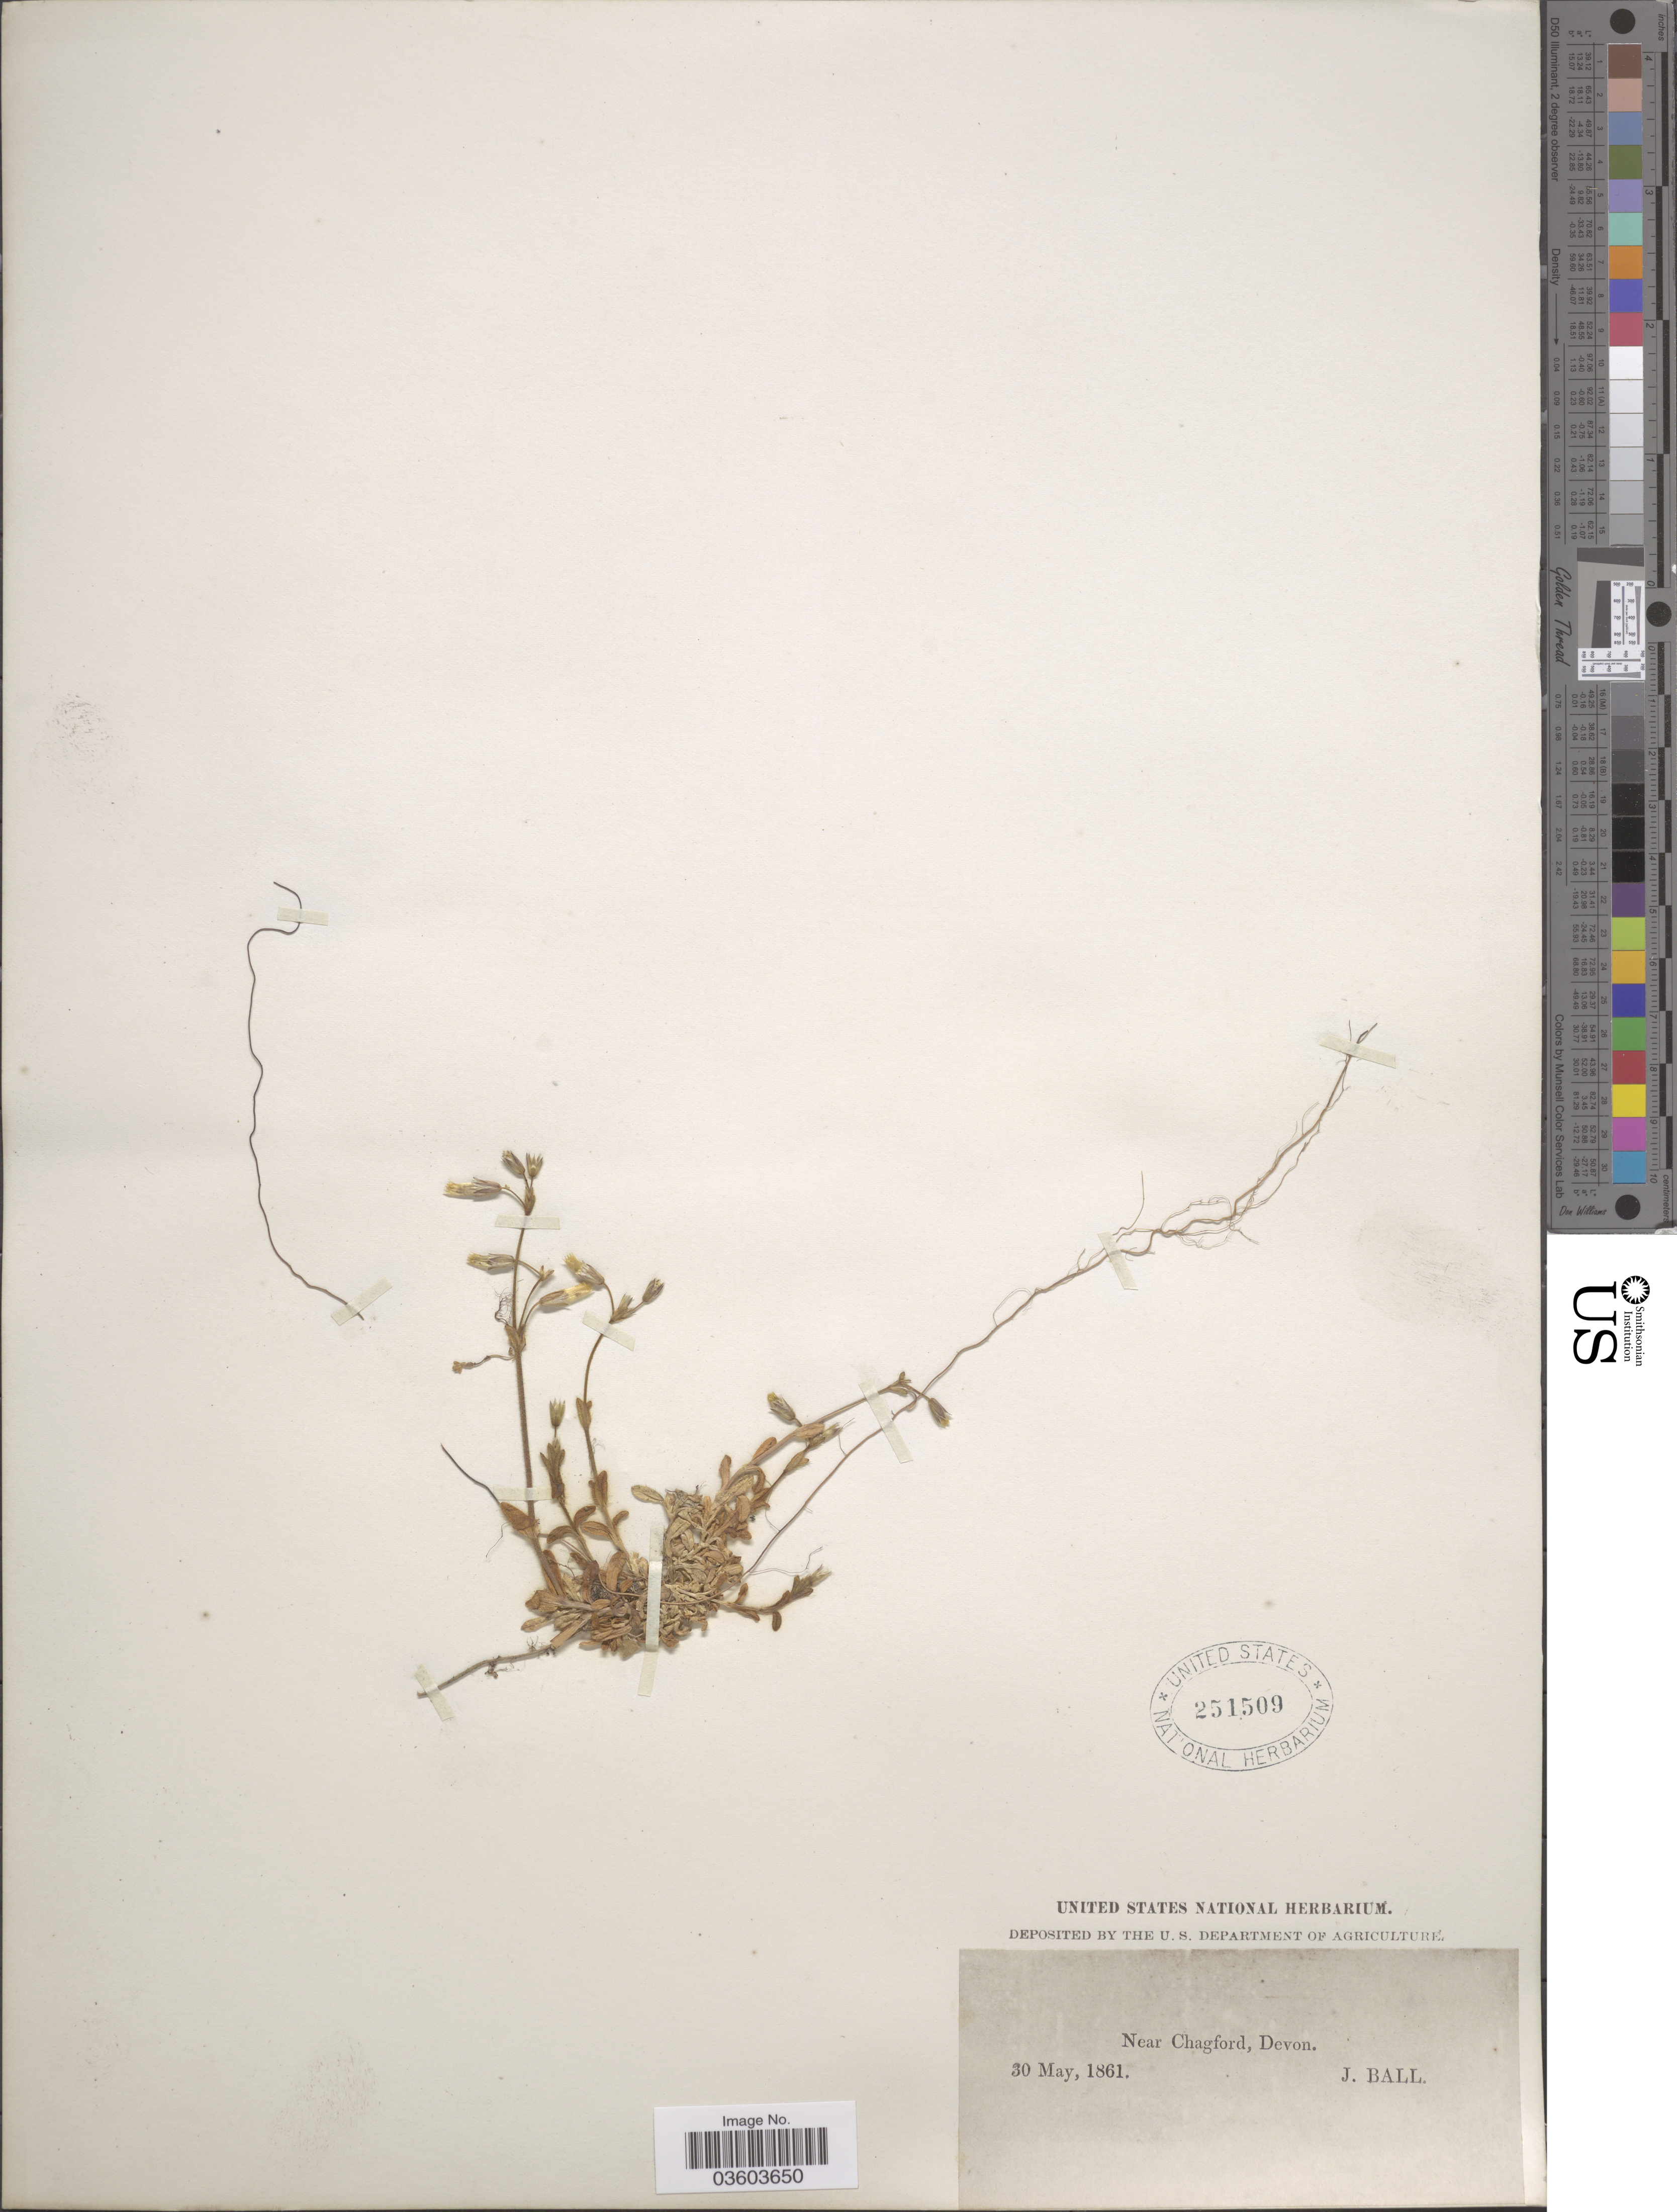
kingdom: Plantae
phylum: Tracheophyta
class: Magnoliopsida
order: Caryophyllales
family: Caryophyllaceae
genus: Cerastium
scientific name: Cerastium sp.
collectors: J. Ball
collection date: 1861-05-30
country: United Kingdom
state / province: England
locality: Near Chagford, Devon.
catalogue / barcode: US 251509